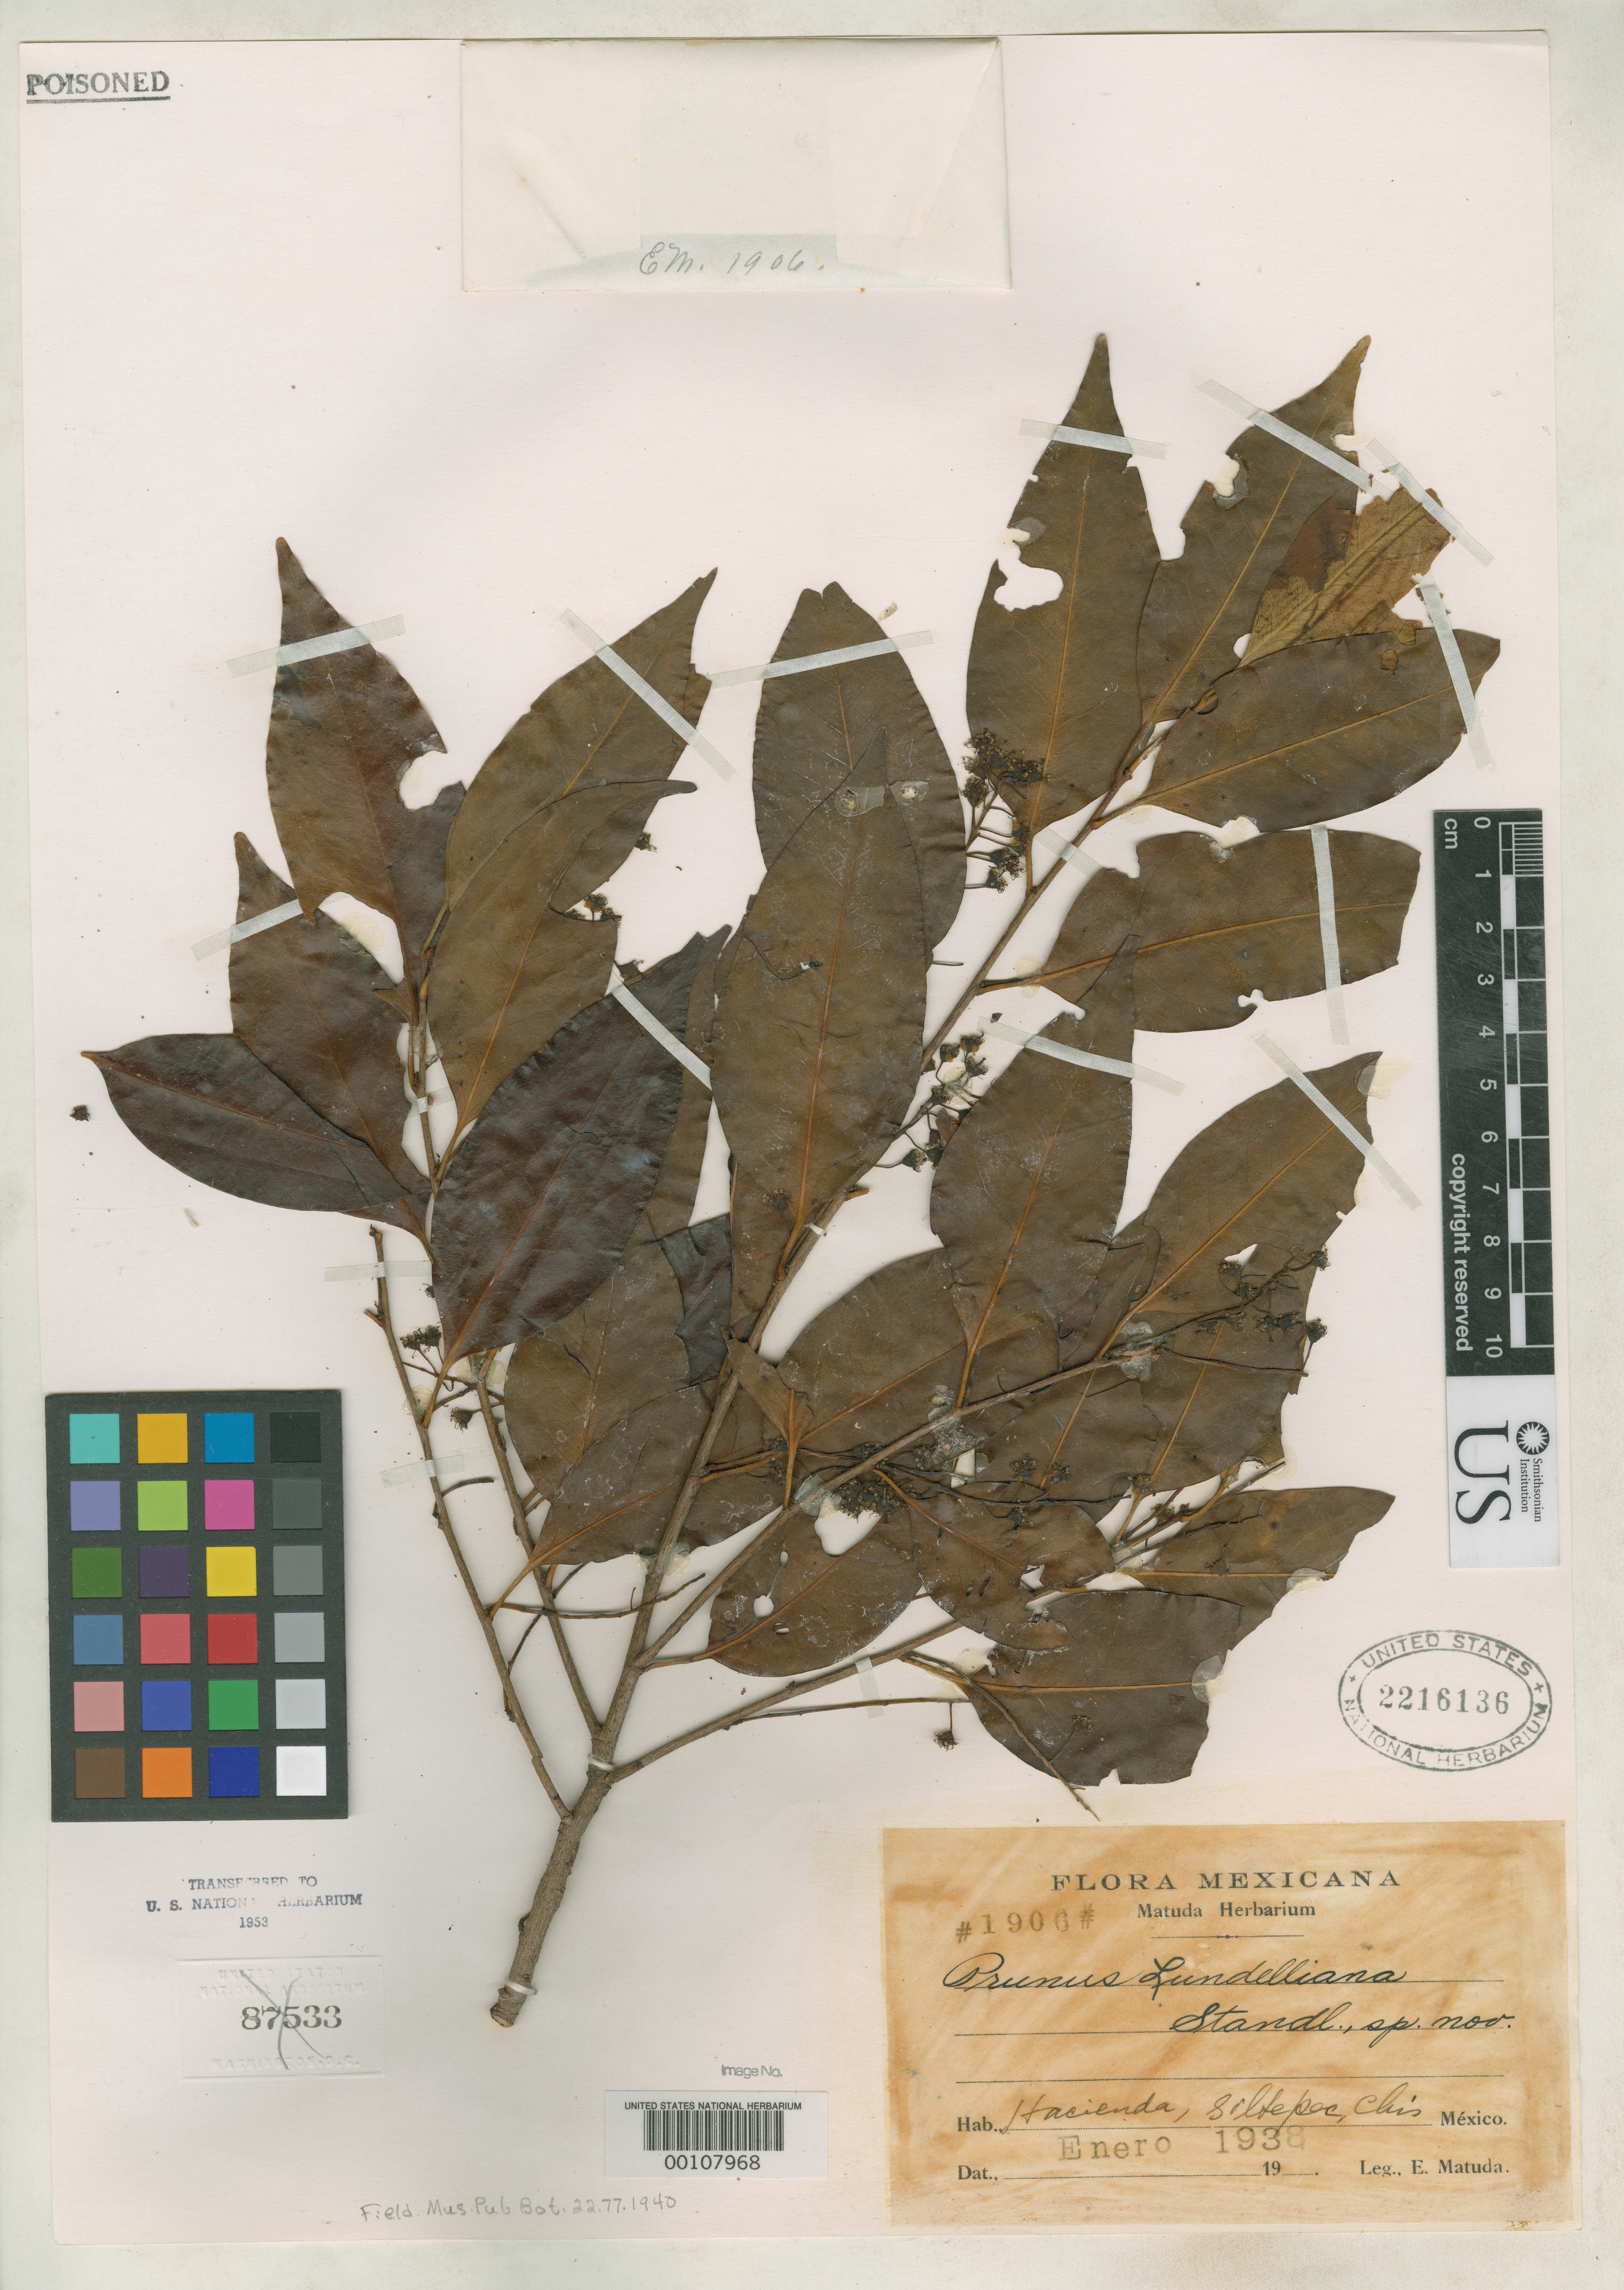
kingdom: Plantae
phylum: Tracheophyta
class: Magnoliopsida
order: Rosales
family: Rosaceae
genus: Prunus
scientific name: Prunus lundelliana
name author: Standl.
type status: Isotype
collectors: E. Matuda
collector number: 1906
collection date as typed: Jan 1938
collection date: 1938-01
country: Mexico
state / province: Chiapas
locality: Hacienda Siltepec.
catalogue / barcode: US 2216136